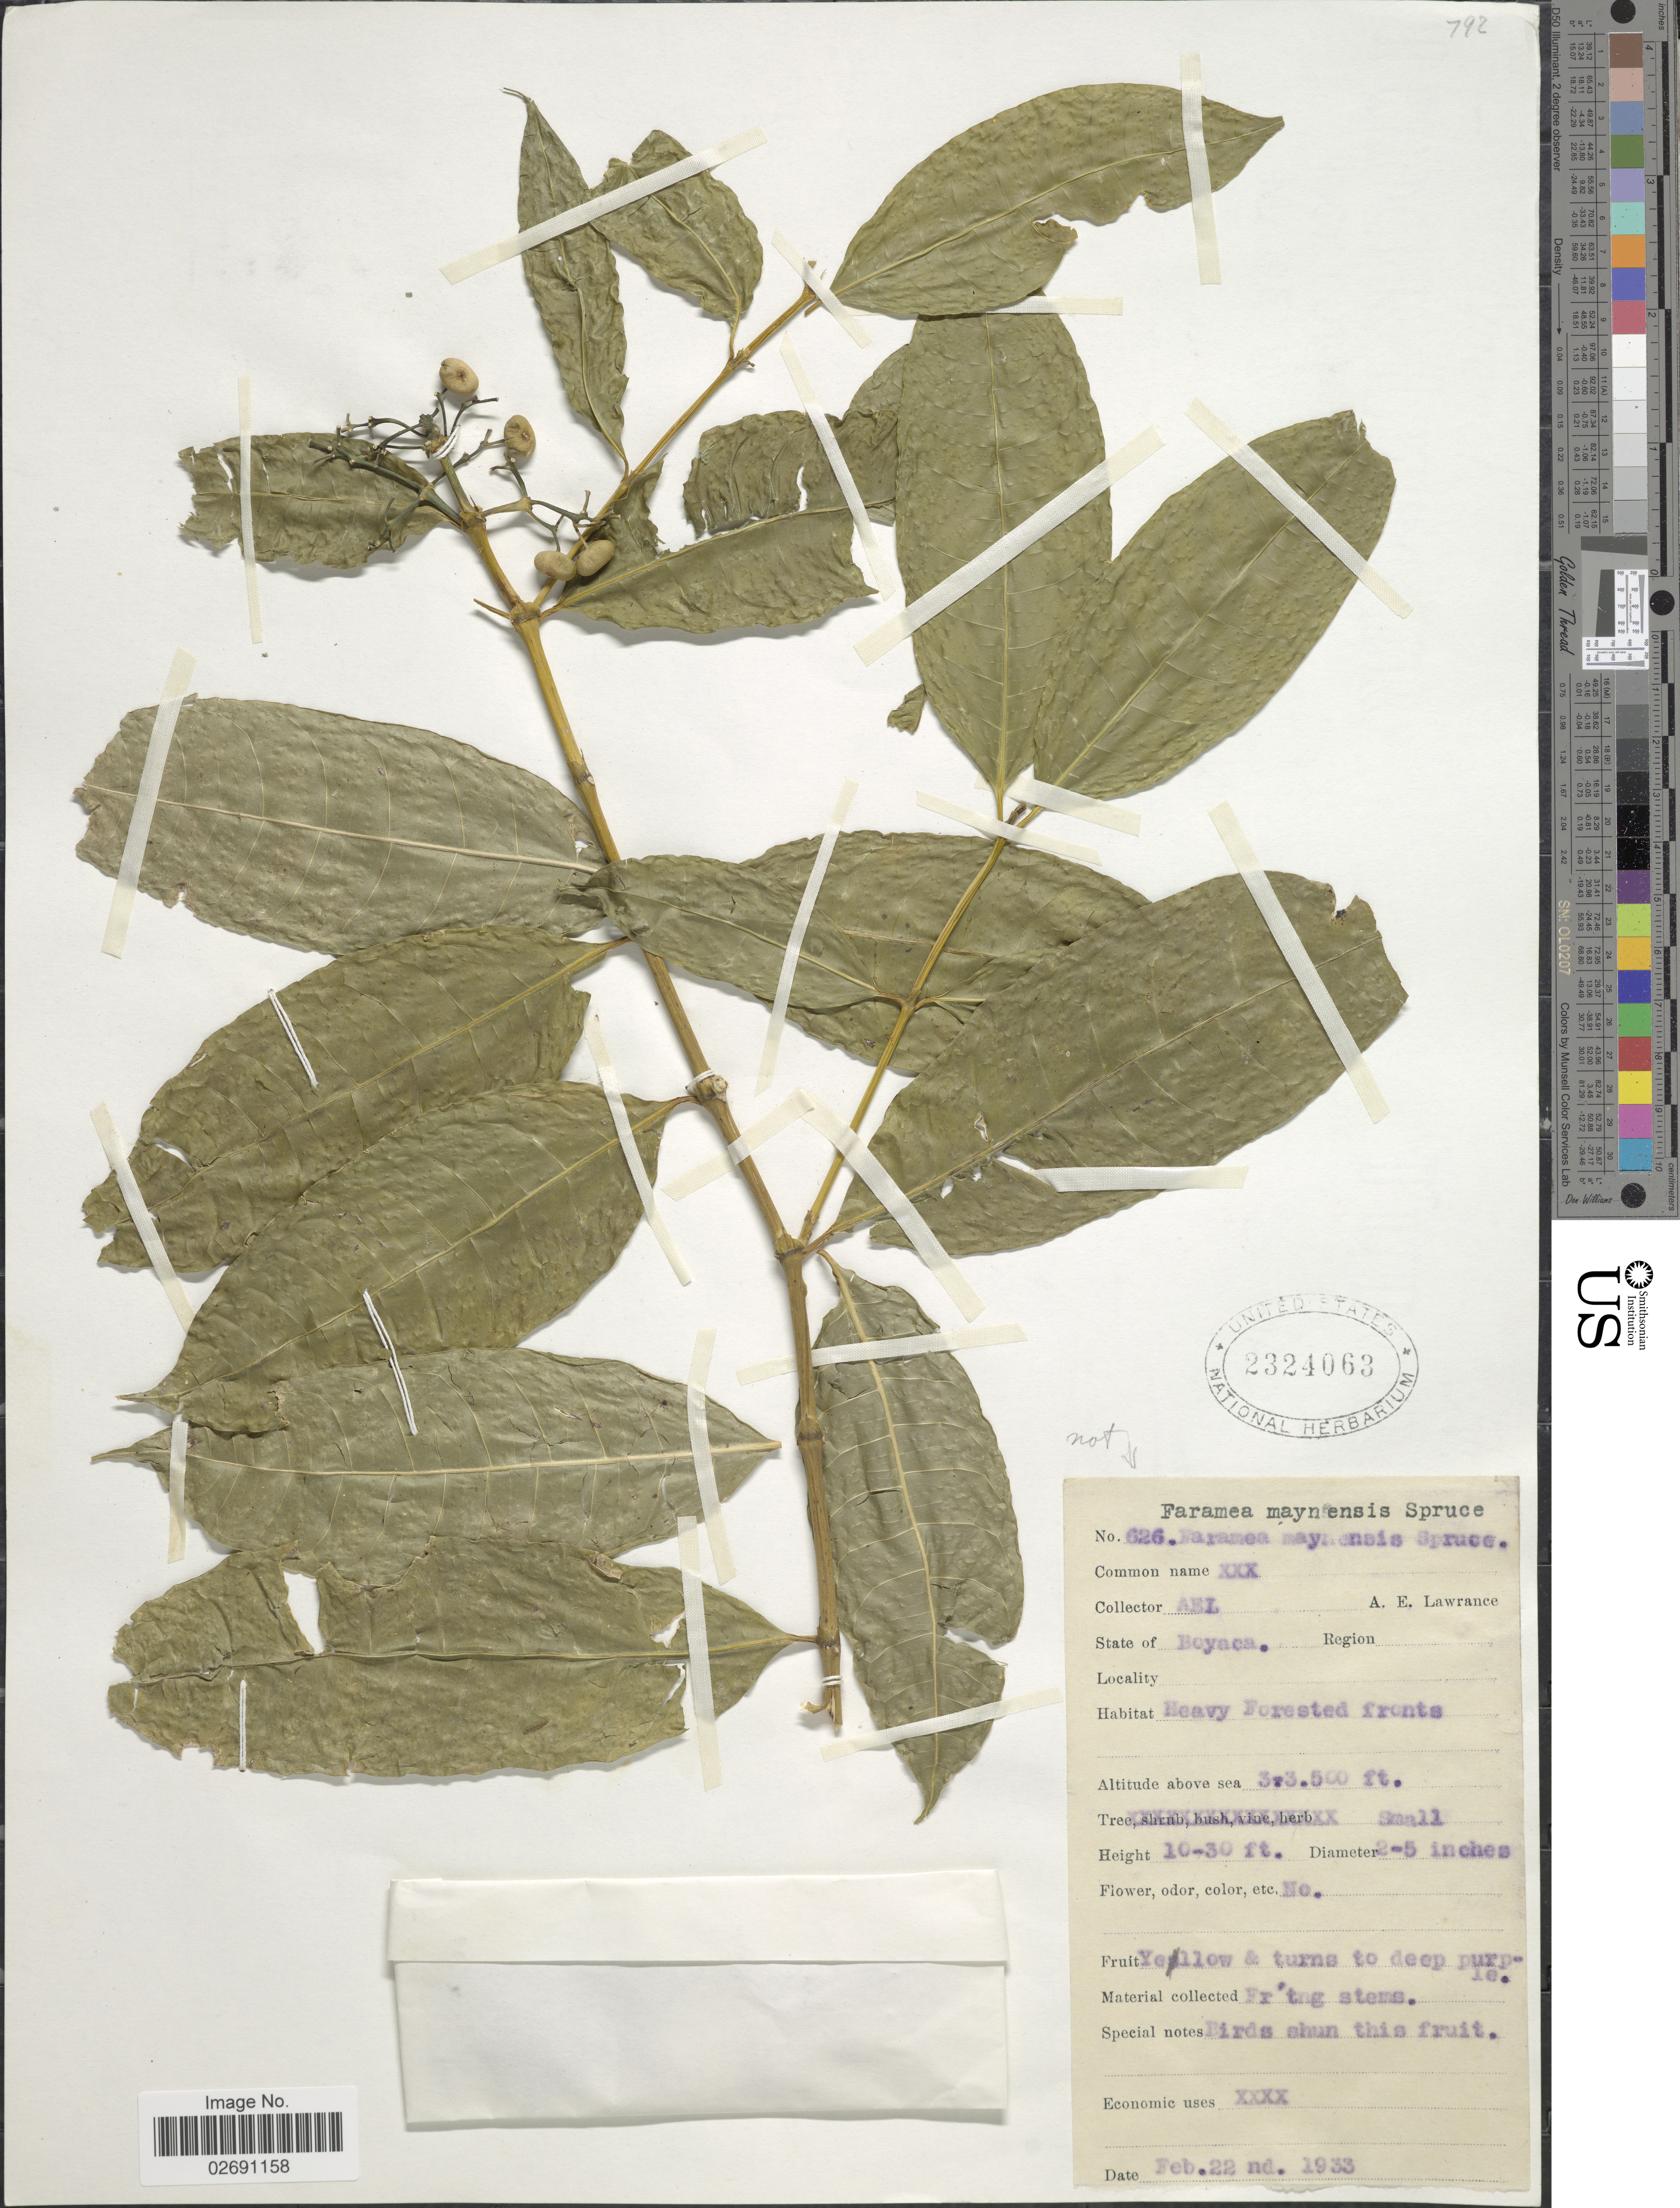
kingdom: Plantae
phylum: Tracheophyta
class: Magnoliopsida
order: Gentianales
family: Rubiaceae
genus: Faramea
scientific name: Faramea sp.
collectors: A. Lawrance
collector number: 626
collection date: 1933-02-22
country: Colombia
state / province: Boyacá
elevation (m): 914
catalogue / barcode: US 2324063